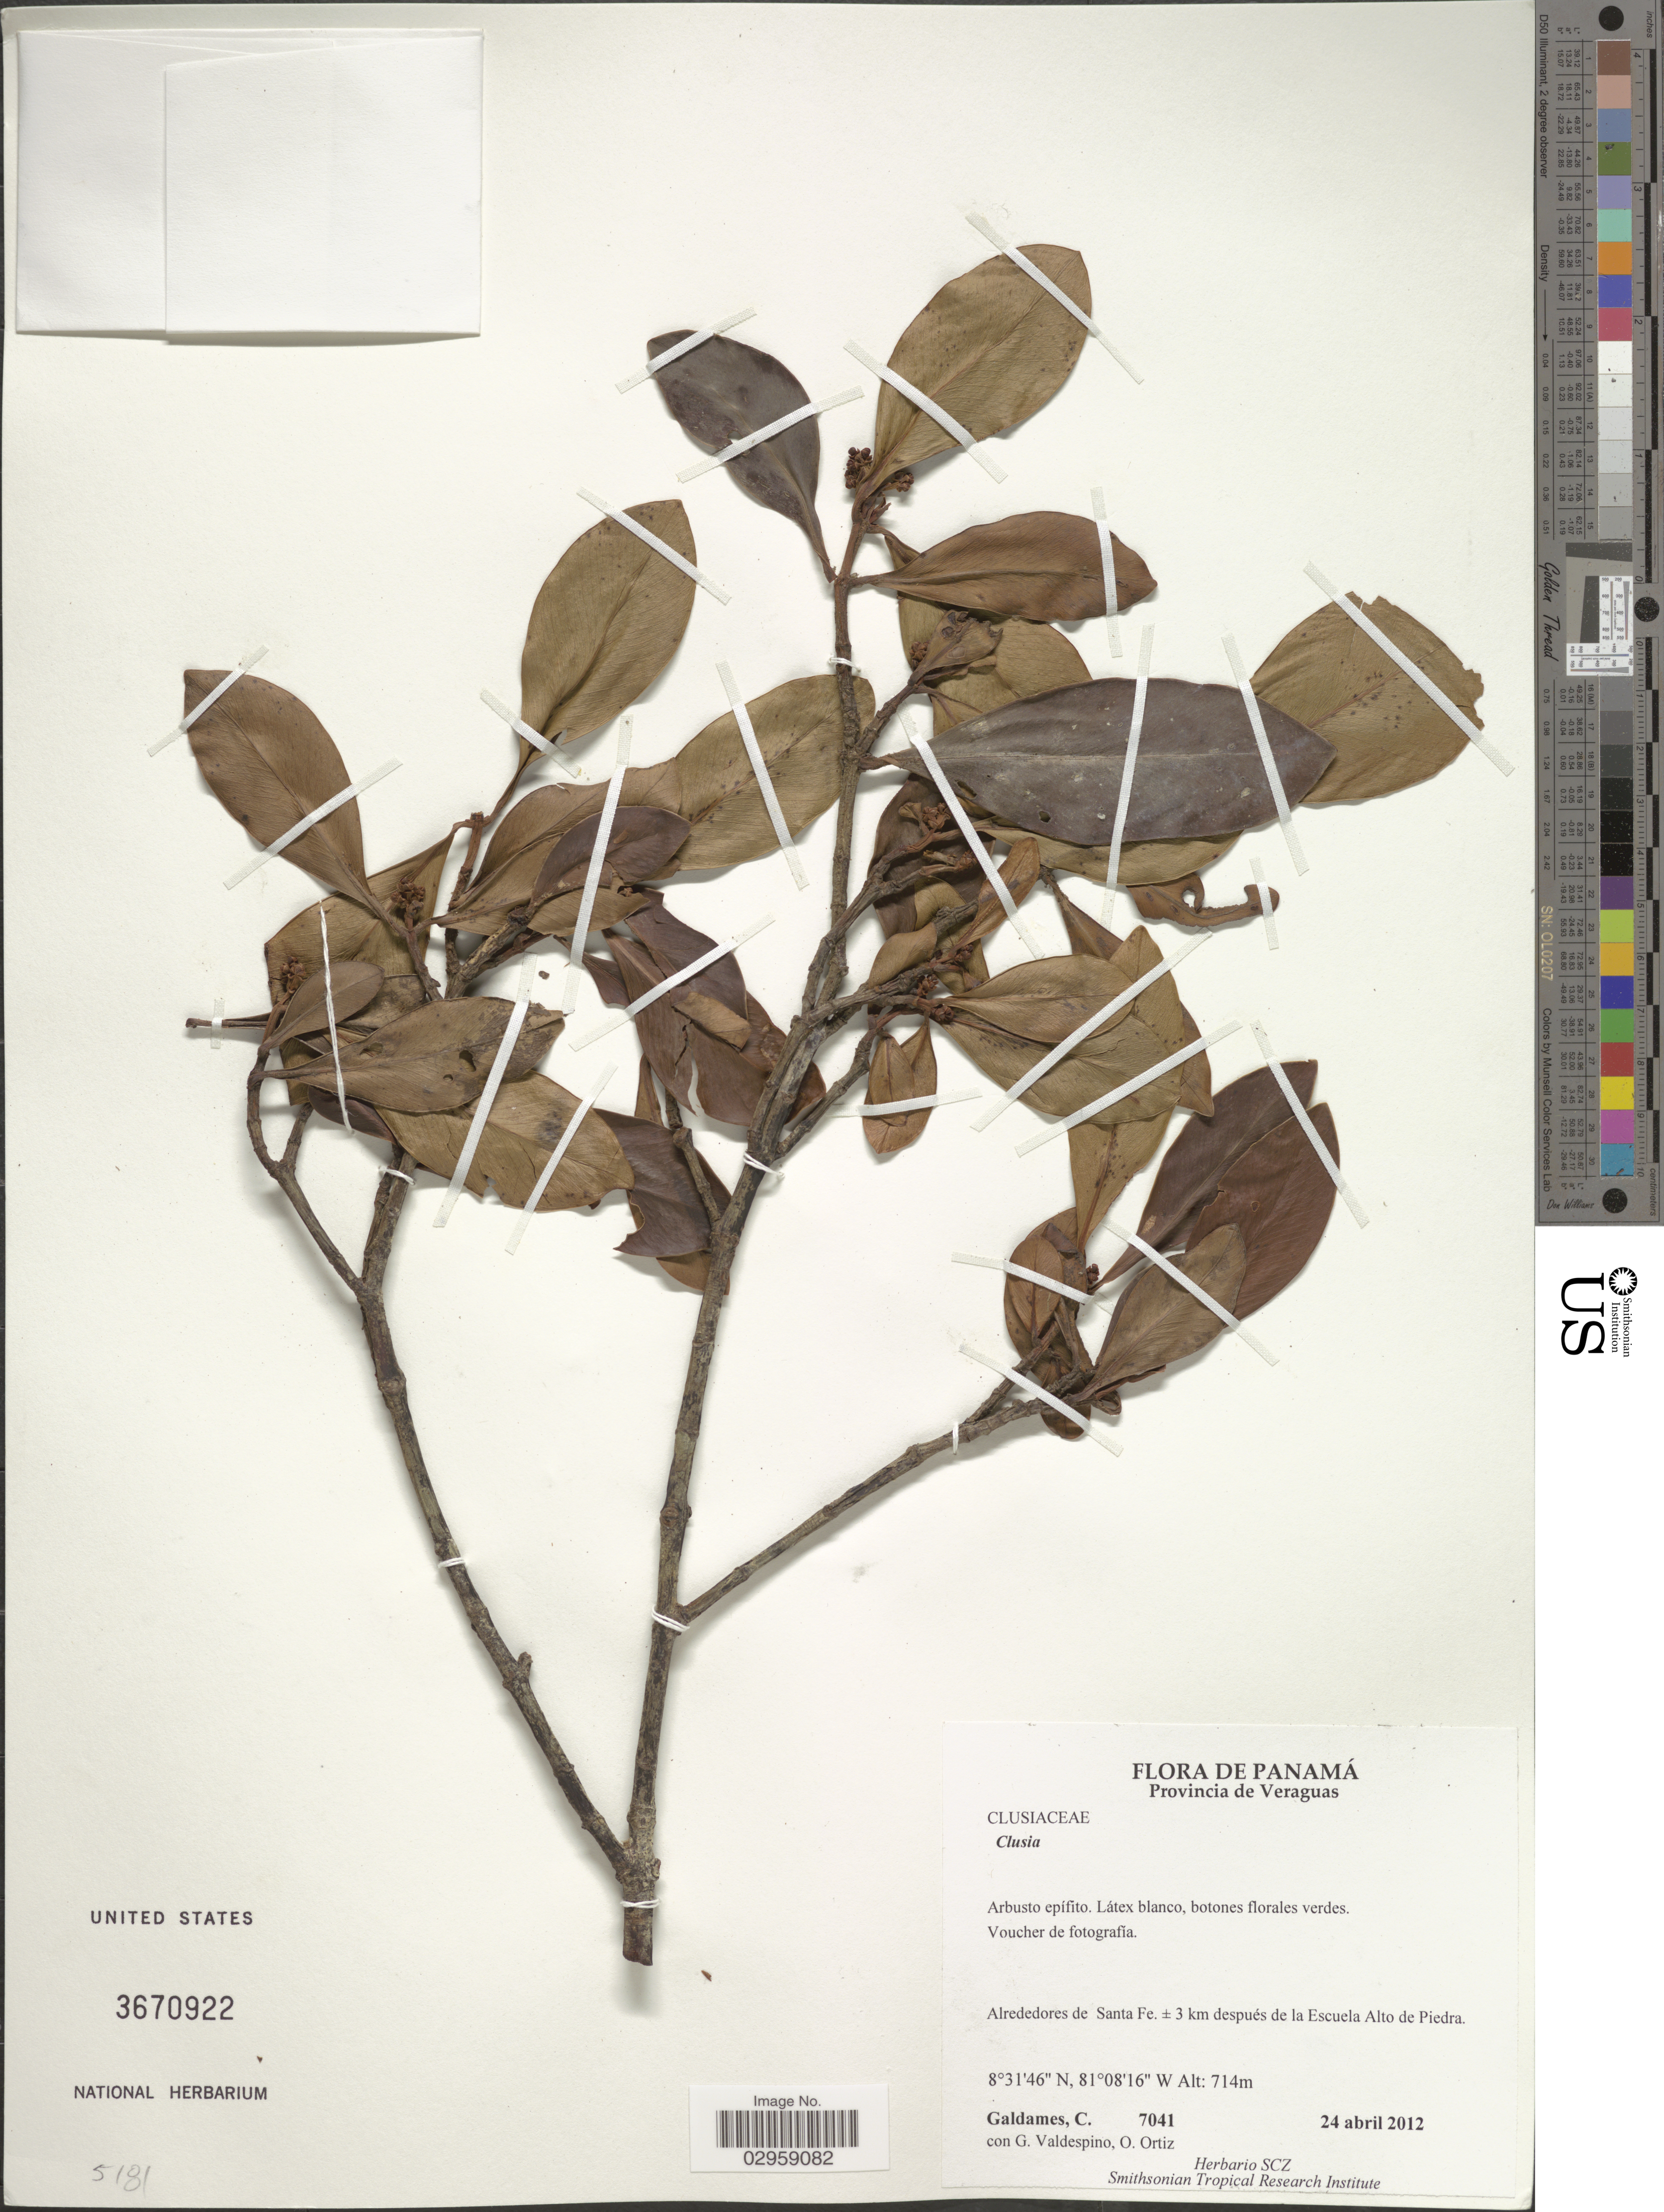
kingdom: Plantae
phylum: Tracheophyta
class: Magnoliopsida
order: Malpighiales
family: Clusiaceae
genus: Clusia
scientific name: Clusia sp.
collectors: C. Galdames, G. Valdespino & O. O. Ortiz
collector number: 7041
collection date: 2012-04-24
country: Panama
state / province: Veraguas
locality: Alrededores de Santa Fe. ± 3 km después de la Escuela Alto de Piedra.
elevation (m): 714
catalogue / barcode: US 3670922